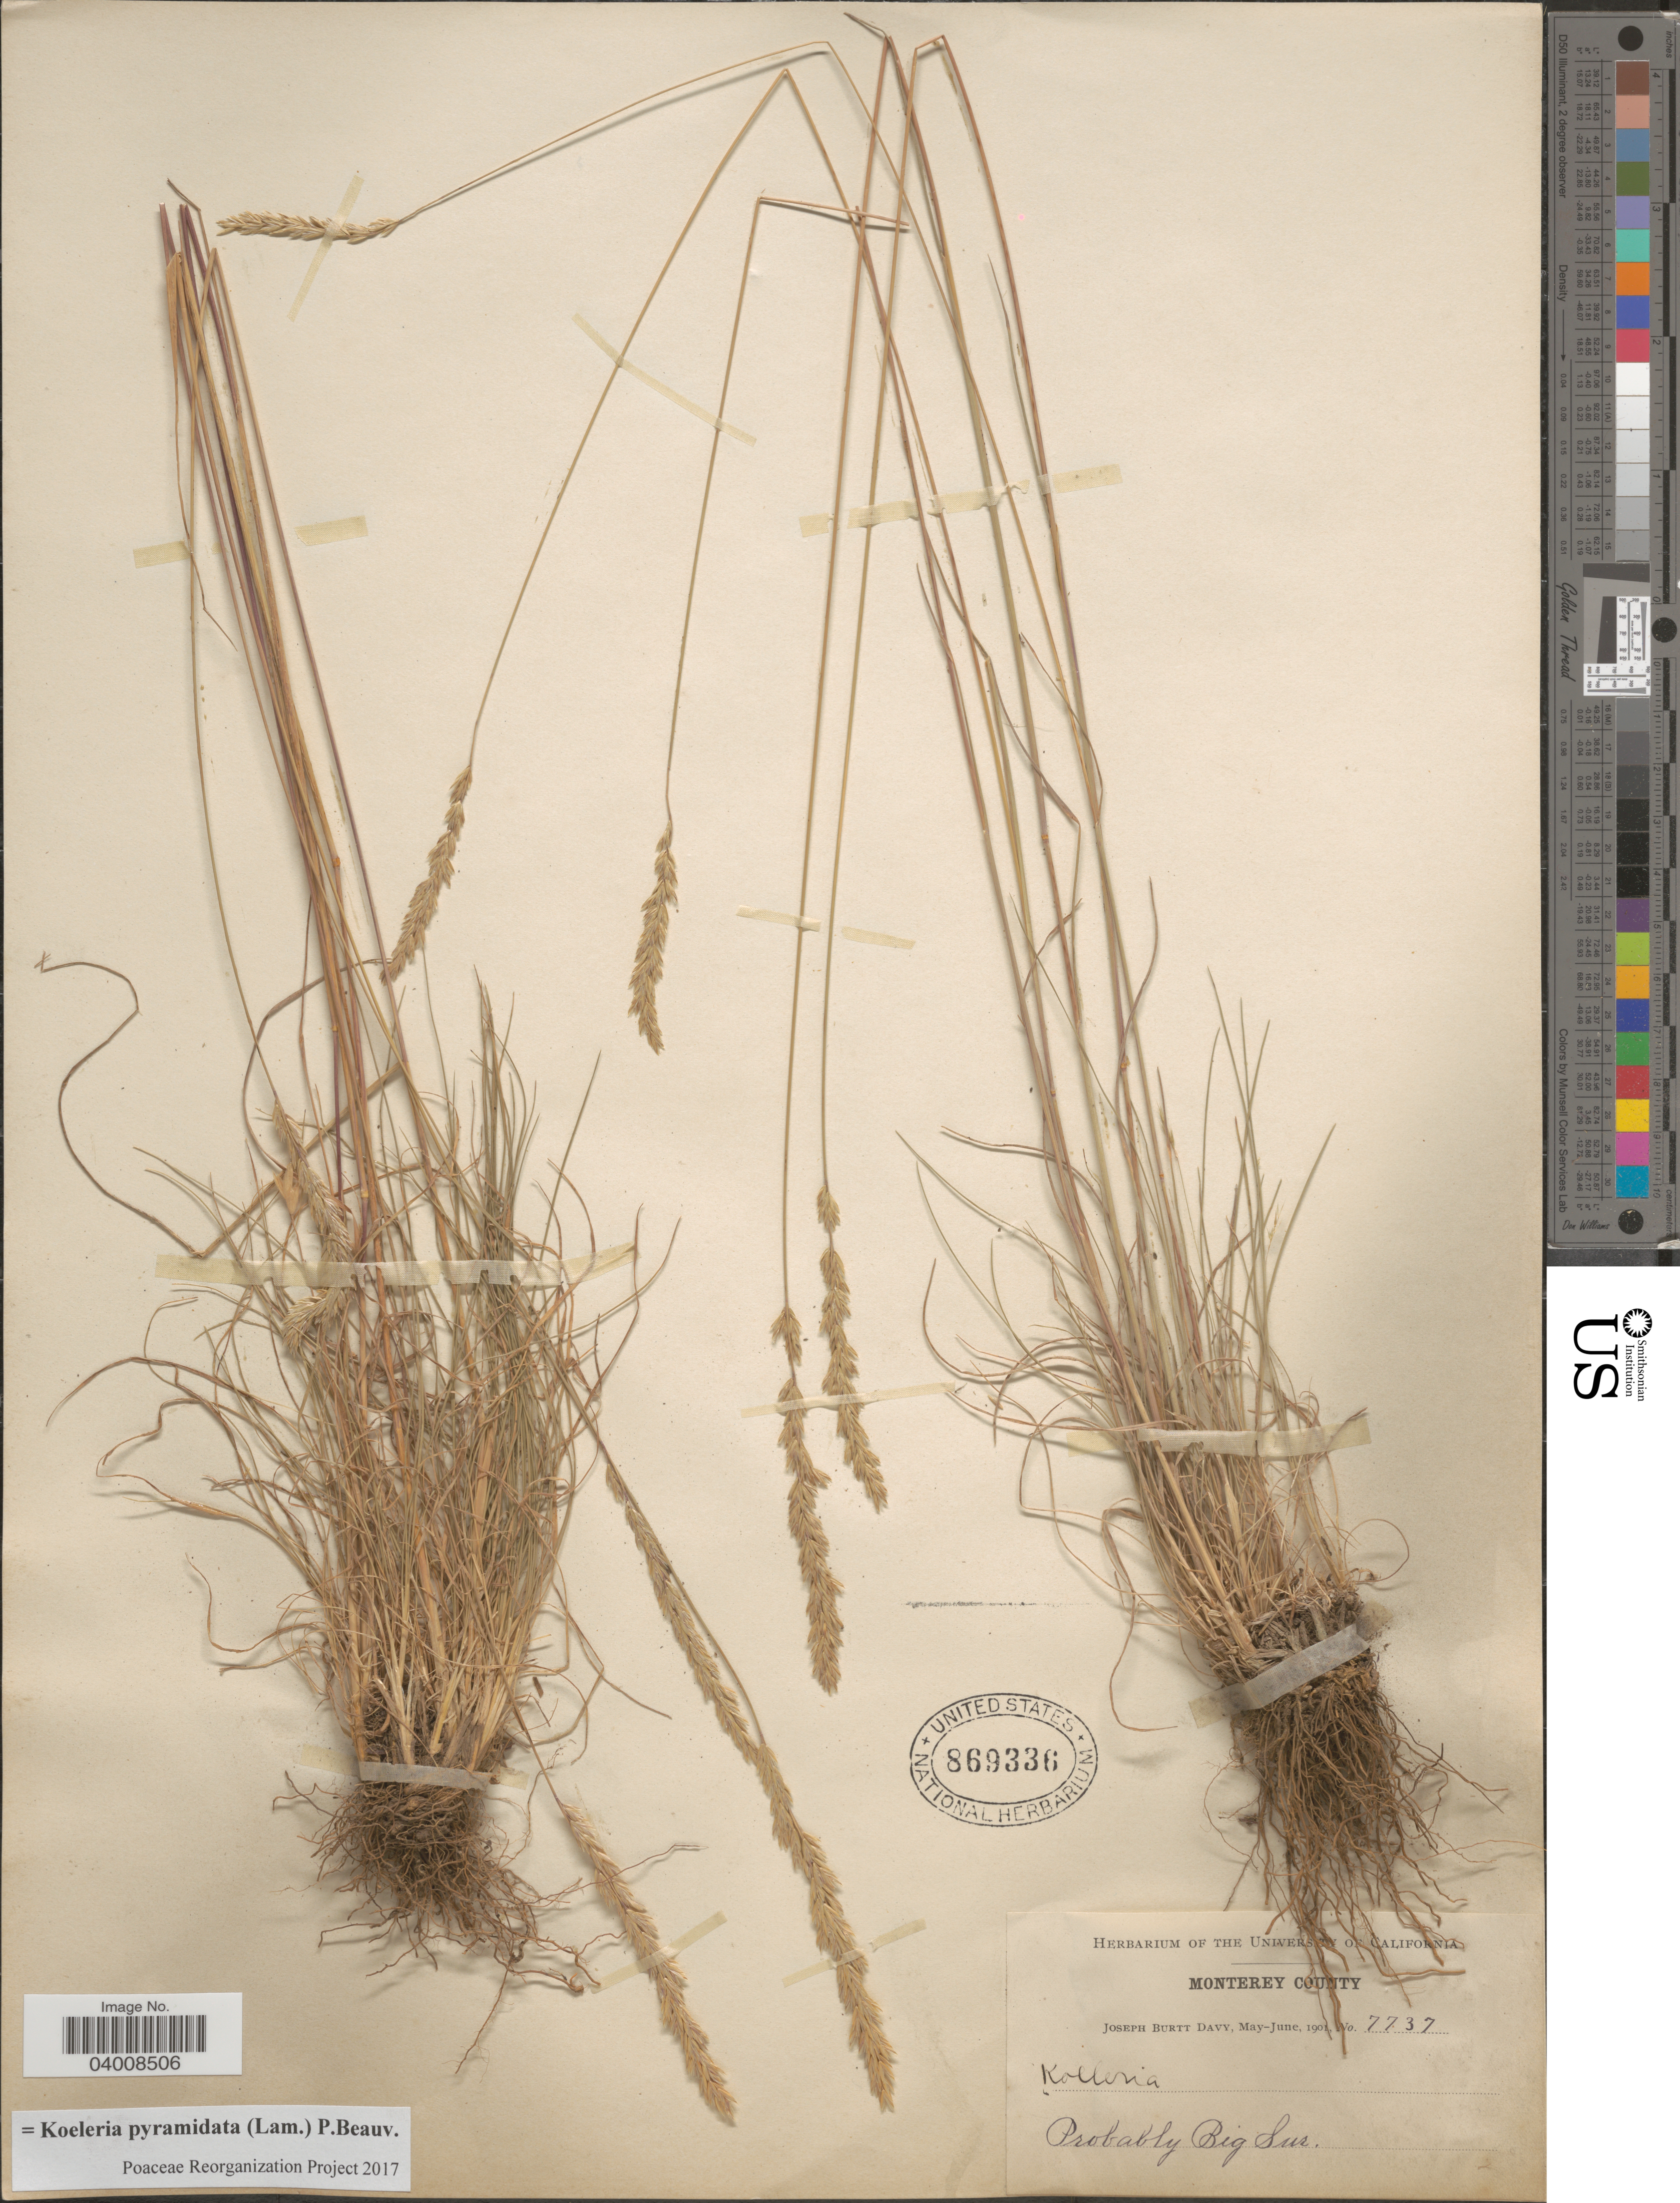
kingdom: Plantae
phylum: Tracheophyta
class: Liliopsida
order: Poales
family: Poaceae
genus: Koeleria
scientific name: Koeleria pyramidata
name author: (Lam.) P. Beauv.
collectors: J. Burtt Davy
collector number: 7737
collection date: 1901-05/1901-06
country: United States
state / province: California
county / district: Monterey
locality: Monterey County. Probably Big Sur.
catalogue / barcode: US 869336